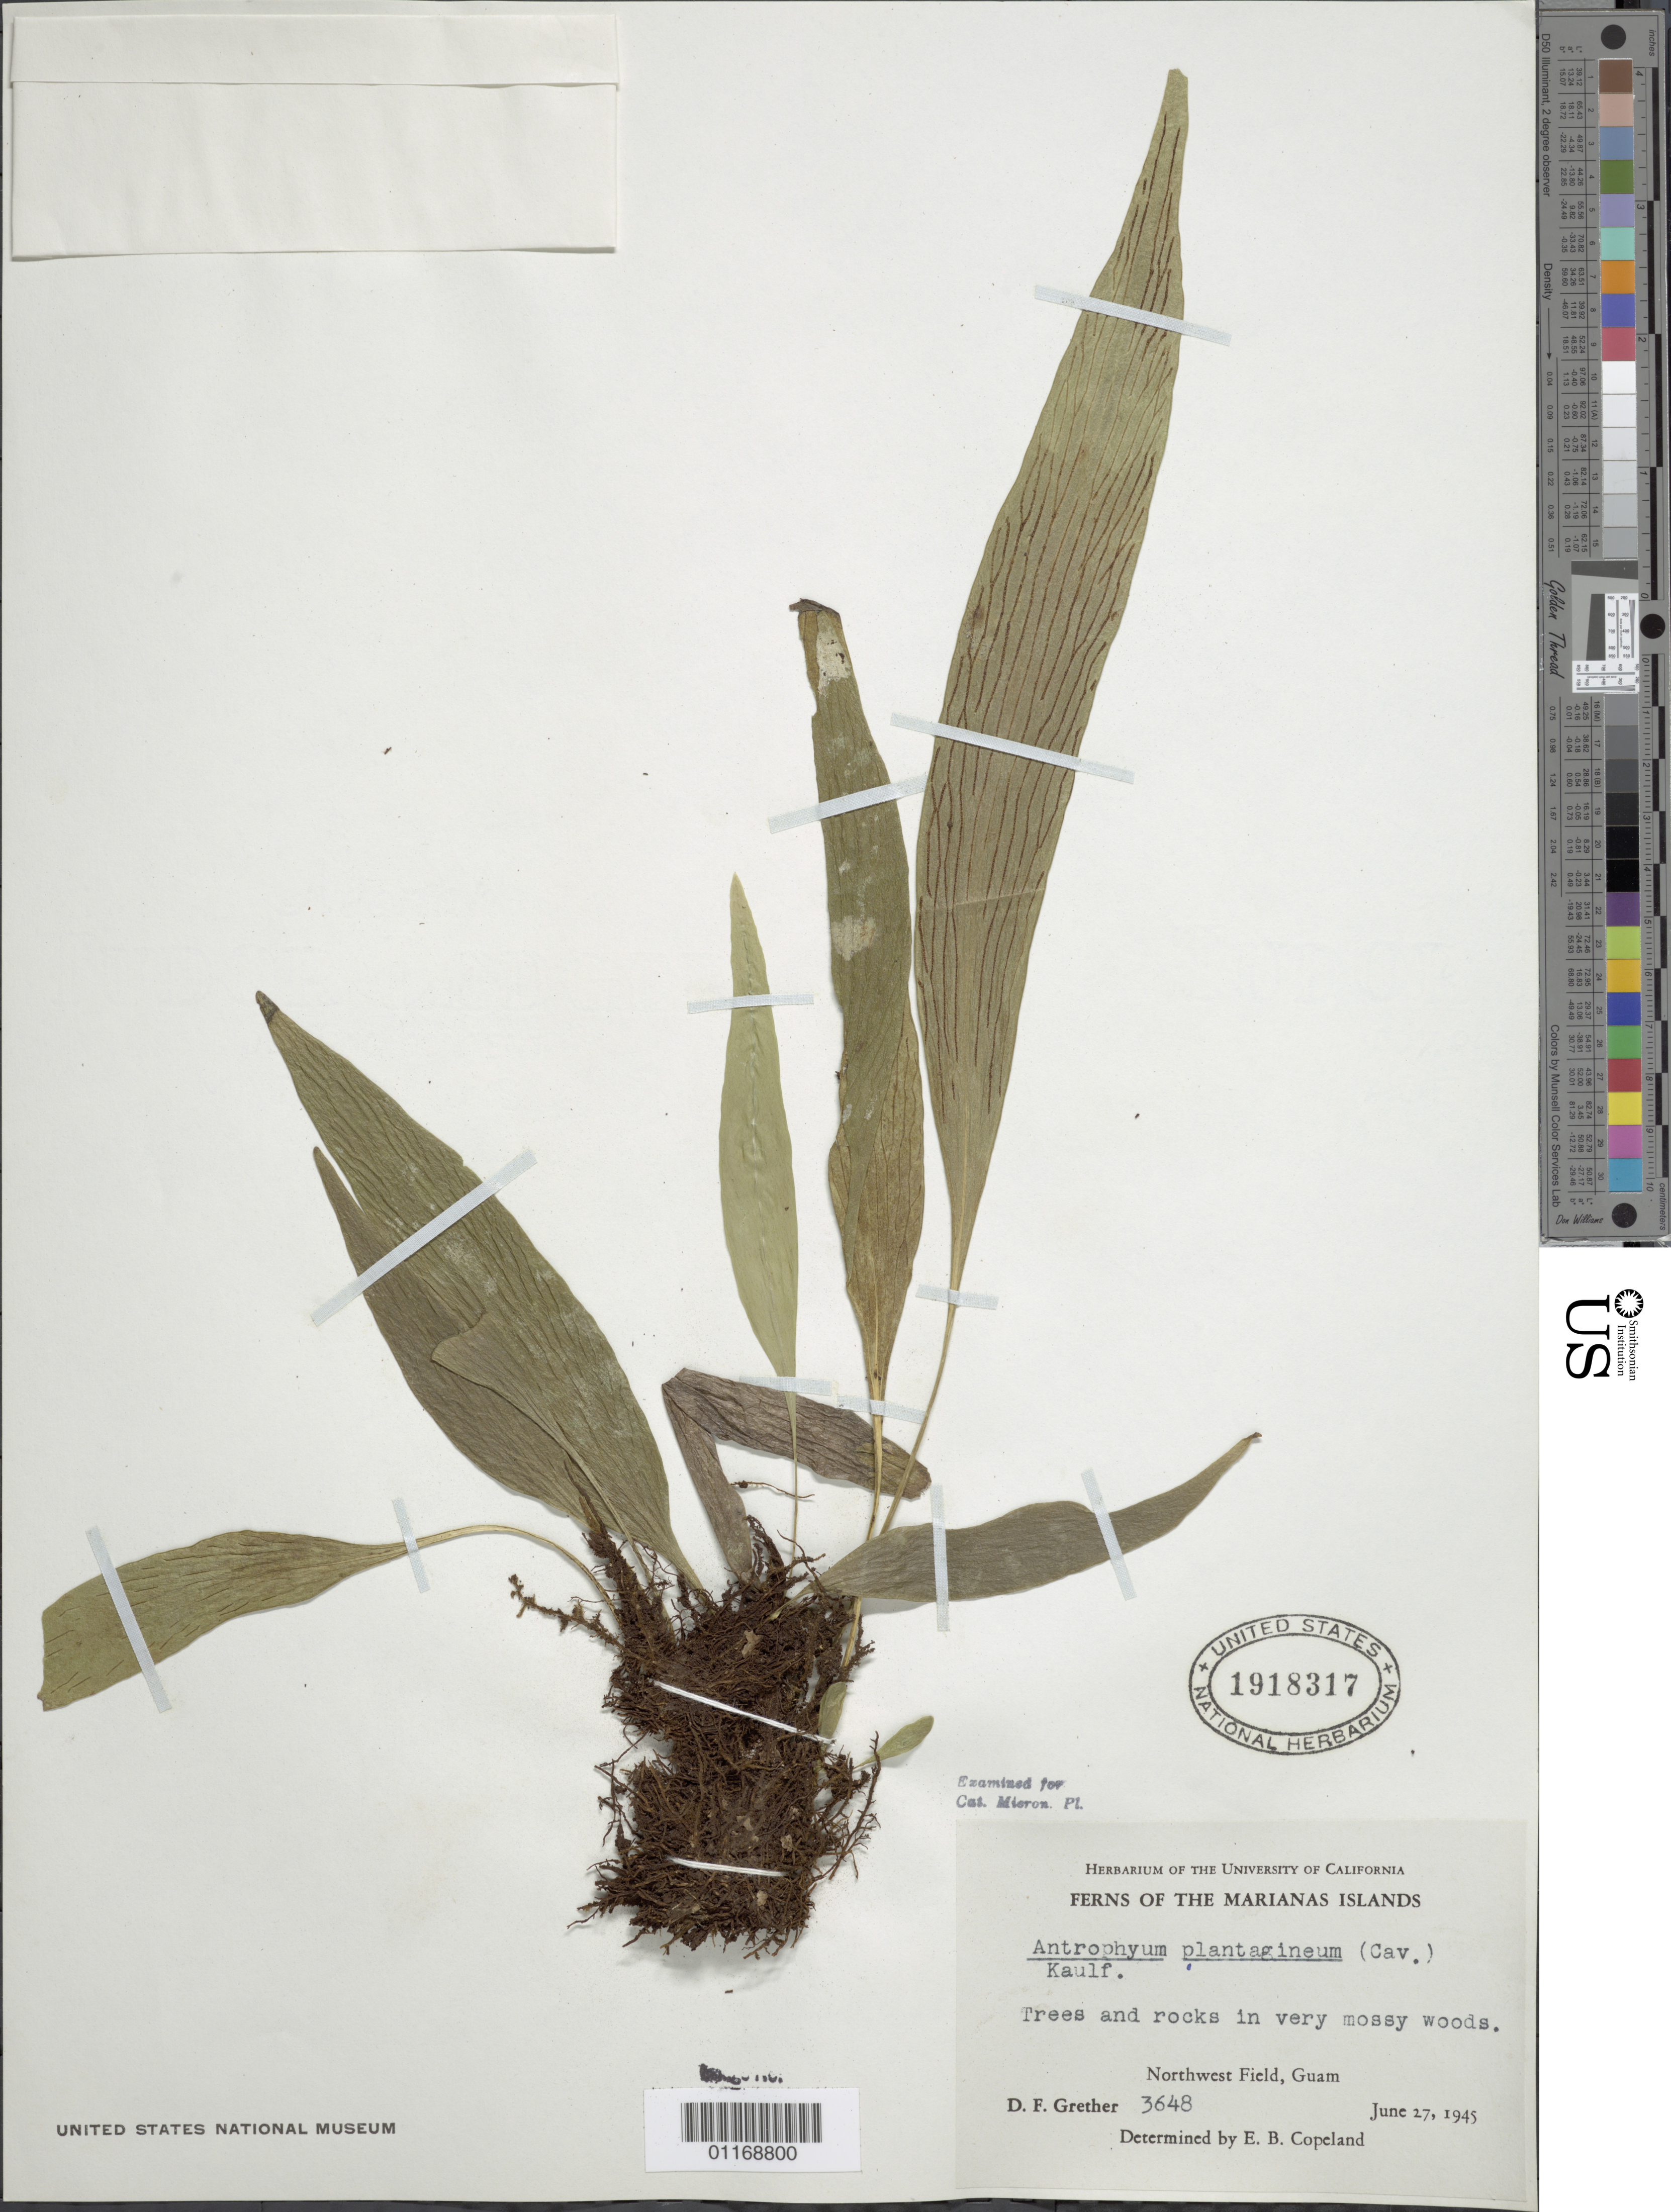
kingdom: Plantae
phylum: Tracheophyta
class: Polypodiopsida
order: Polypodiales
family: Pteridaceae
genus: Antrophyum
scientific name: Antrophyum plantagineum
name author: (Cav.) Kaulf.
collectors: D. F. Grether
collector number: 3648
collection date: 1945-06-27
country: Guam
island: Guam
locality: Northwest Field, Guam.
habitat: Trees and rocks in very mossy woods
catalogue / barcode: US 1918317